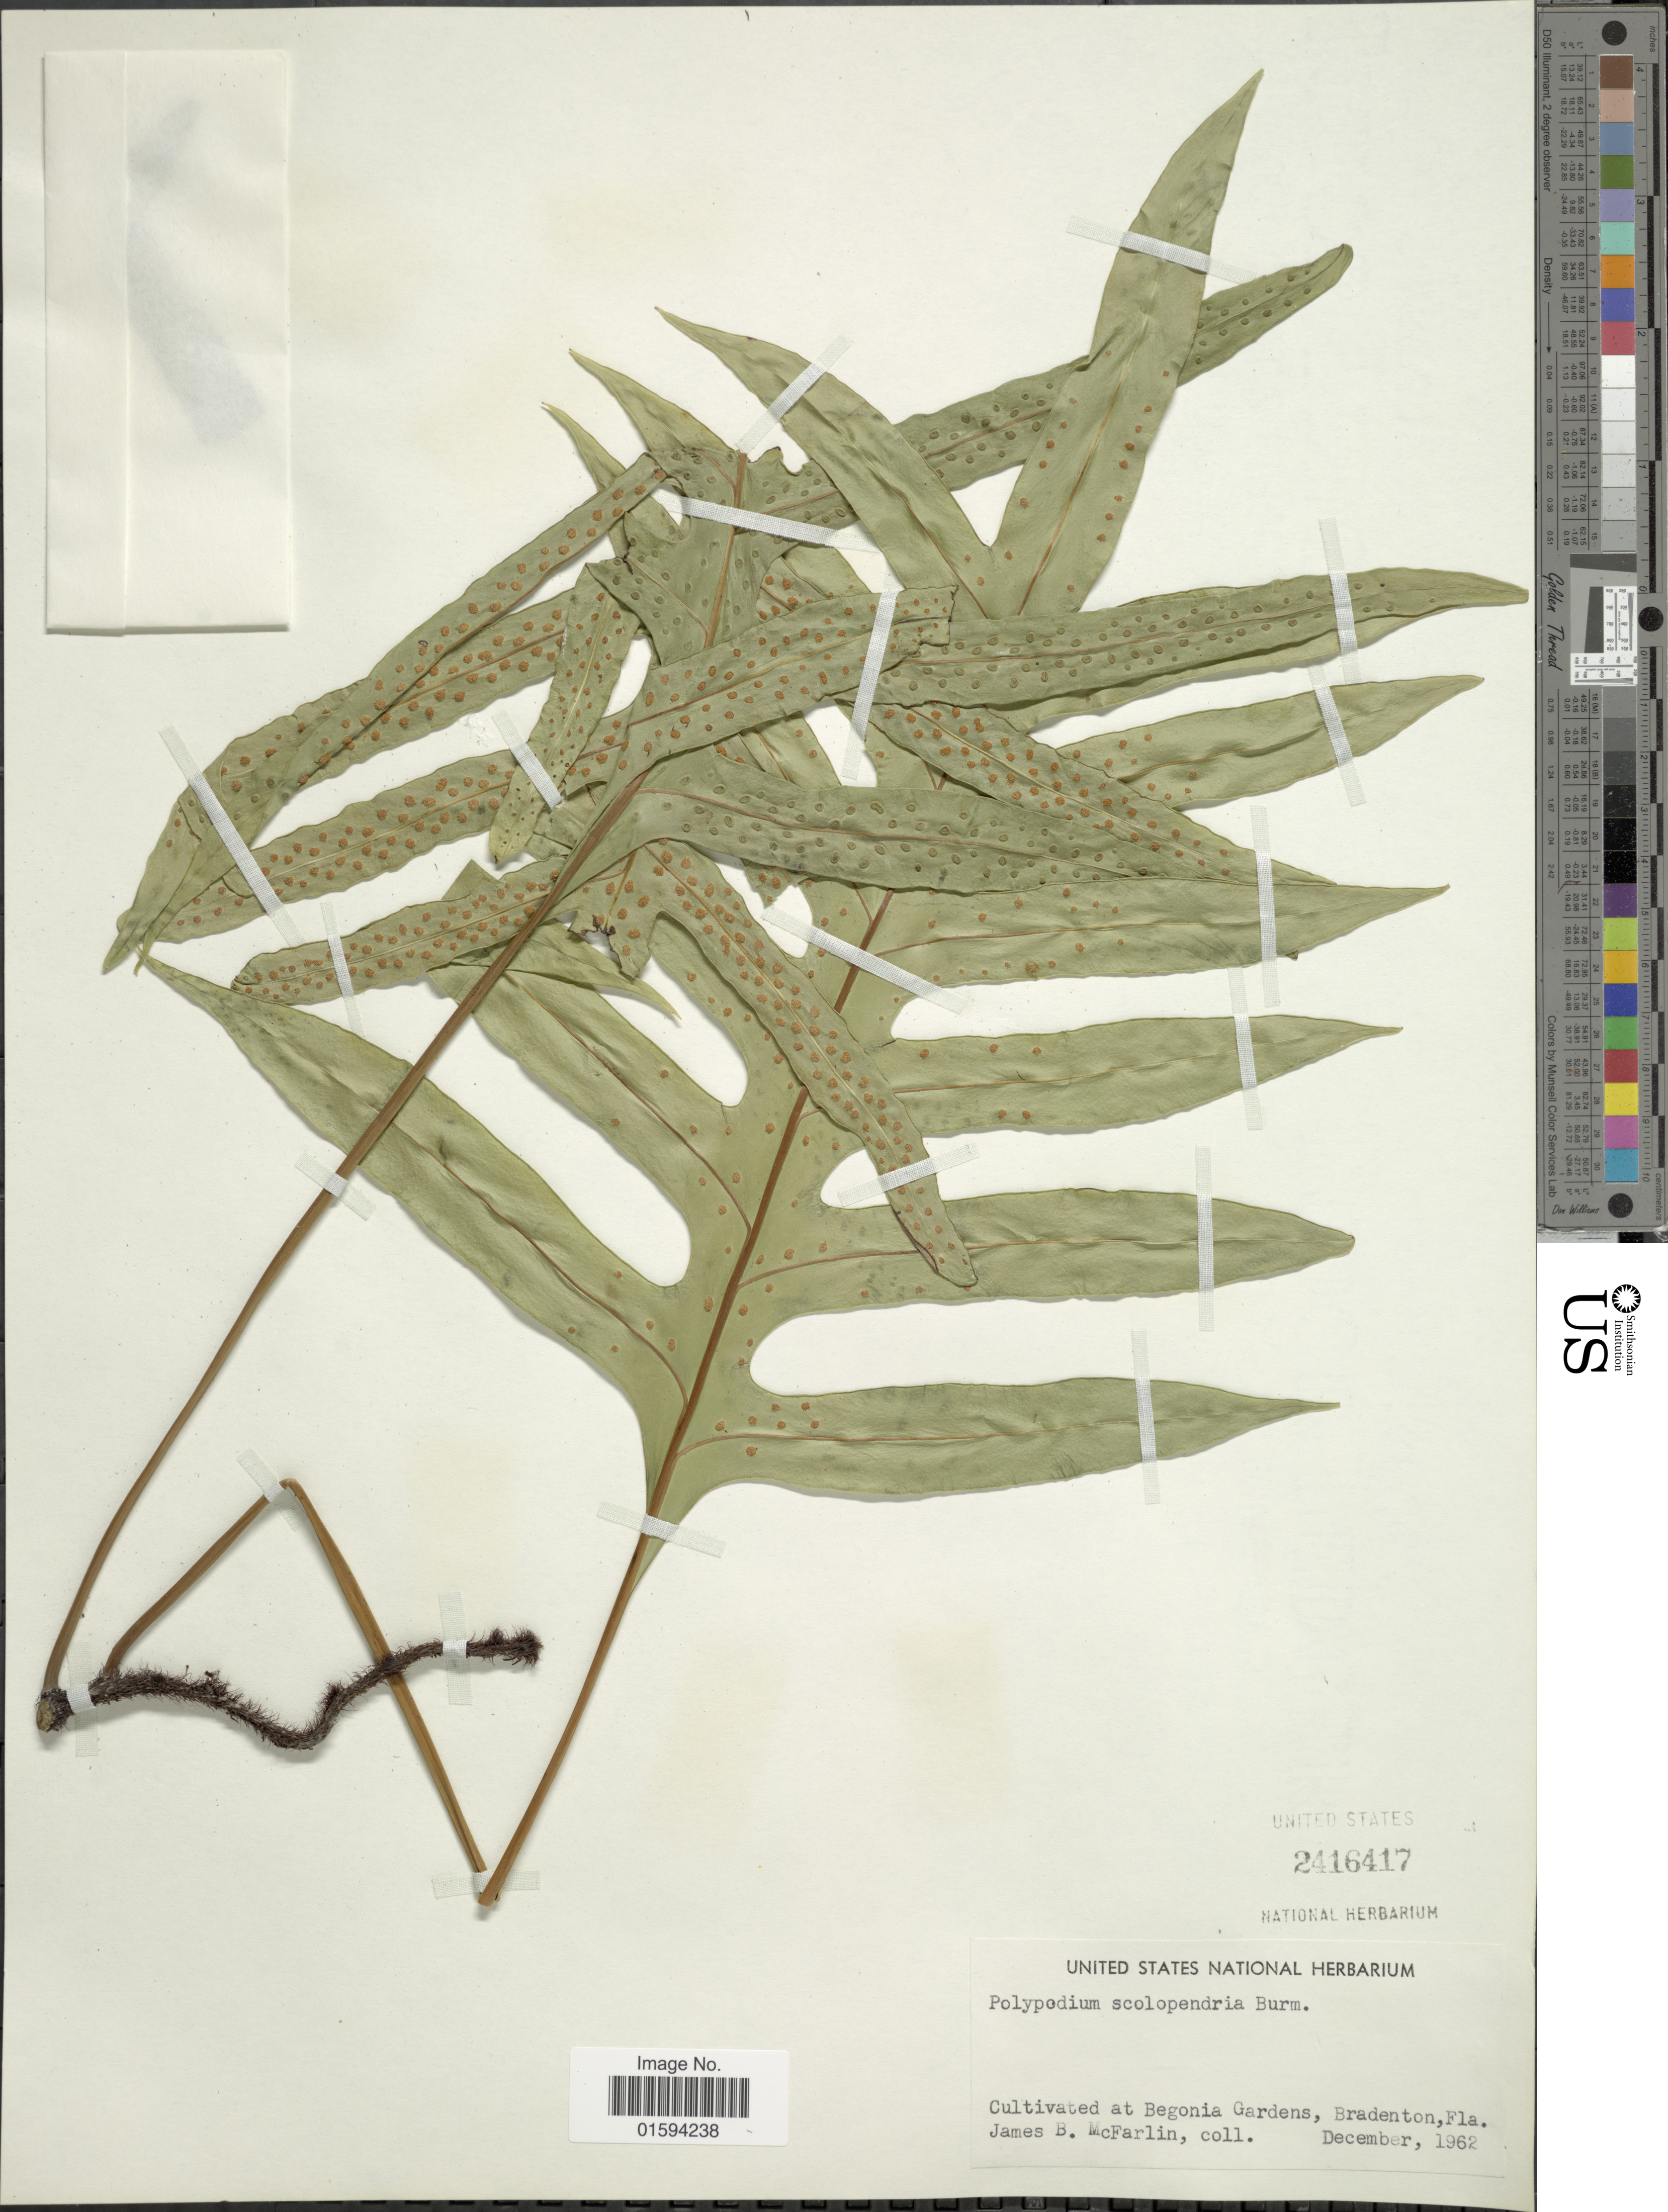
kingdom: Plantae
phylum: Tracheophyta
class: Polypodiopsida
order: Polypodiales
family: Polypodiaceae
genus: Polypodium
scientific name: Polypodium scolopendria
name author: Burm. f.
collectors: J. McFarlin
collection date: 1962-12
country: United States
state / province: Florida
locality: At Begonia Gardens, Bradenton, Fla.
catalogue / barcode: US 2416417